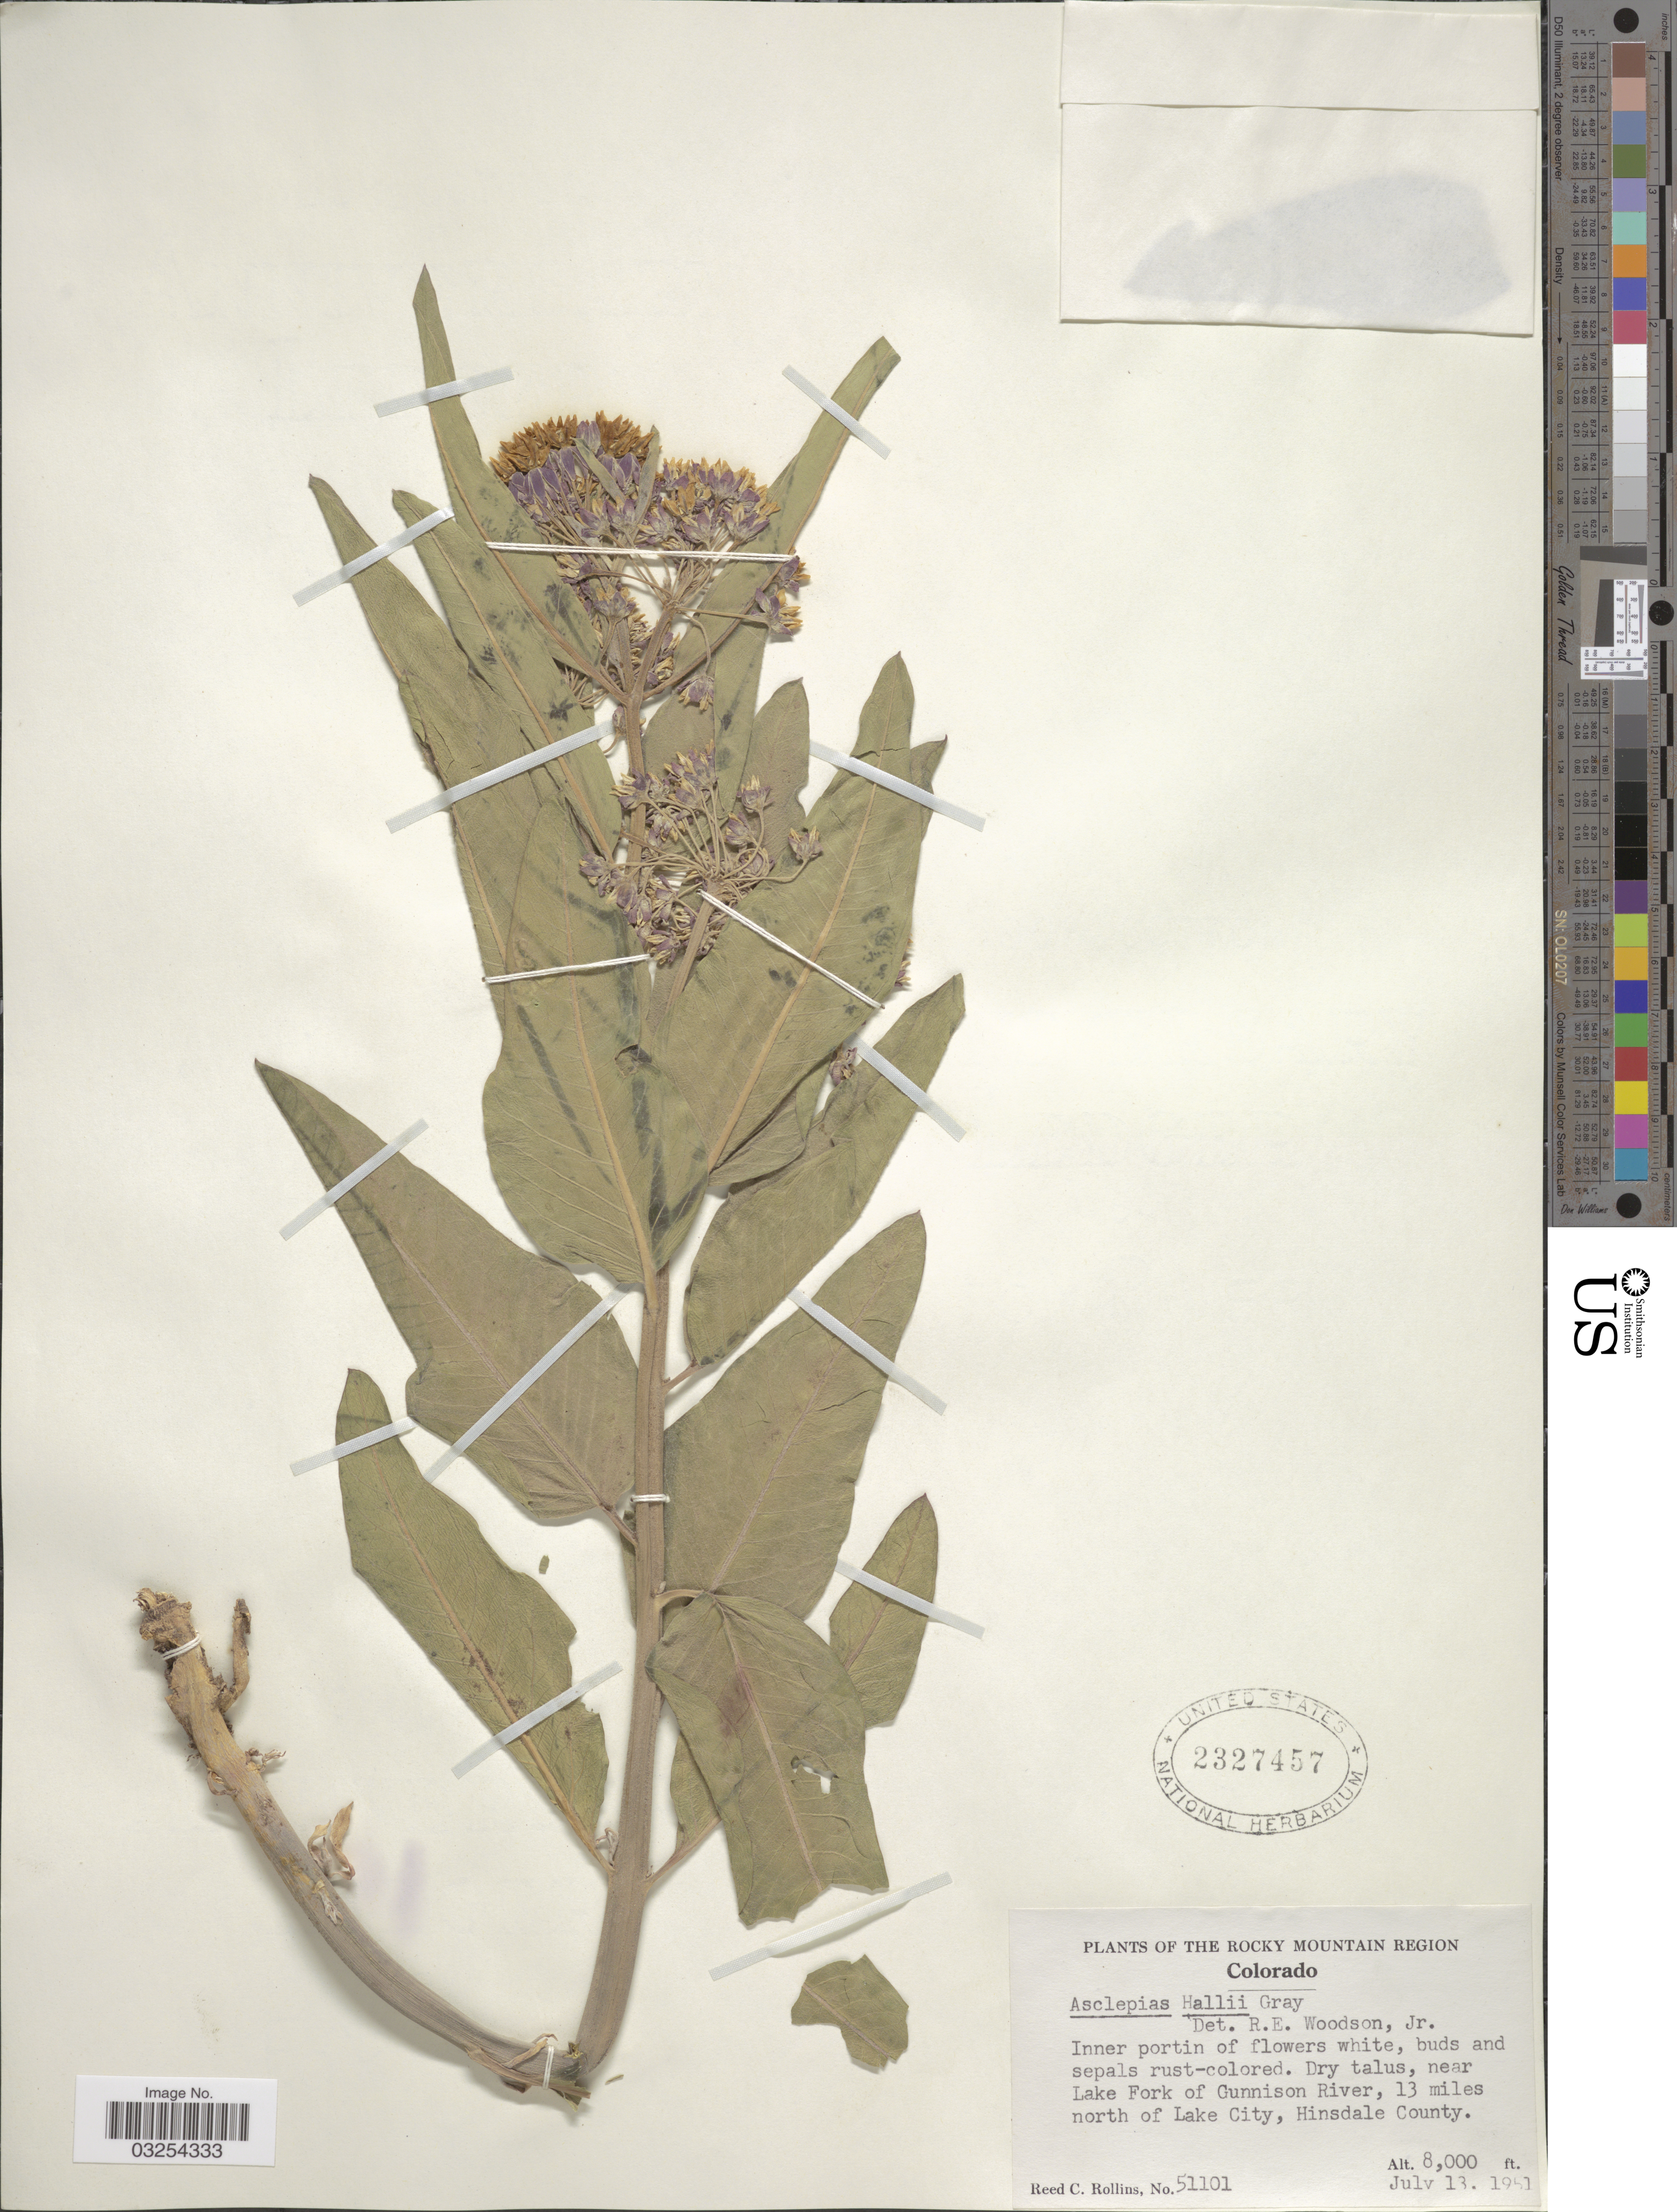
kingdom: Plantae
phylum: Tracheophyta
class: Magnoliopsida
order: Gentianales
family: Apocynaceae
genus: Asclepias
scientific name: Asclepias hallii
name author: A. Gray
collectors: R. C. Rollins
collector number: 51101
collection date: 1951-07-13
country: United States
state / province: Colorado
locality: Rocky Mountain Region. Near Lake Fork of Gunnison River, 13 miles north of Lake City, Hinsdale County.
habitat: dry talus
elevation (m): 2438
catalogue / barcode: US 2327457